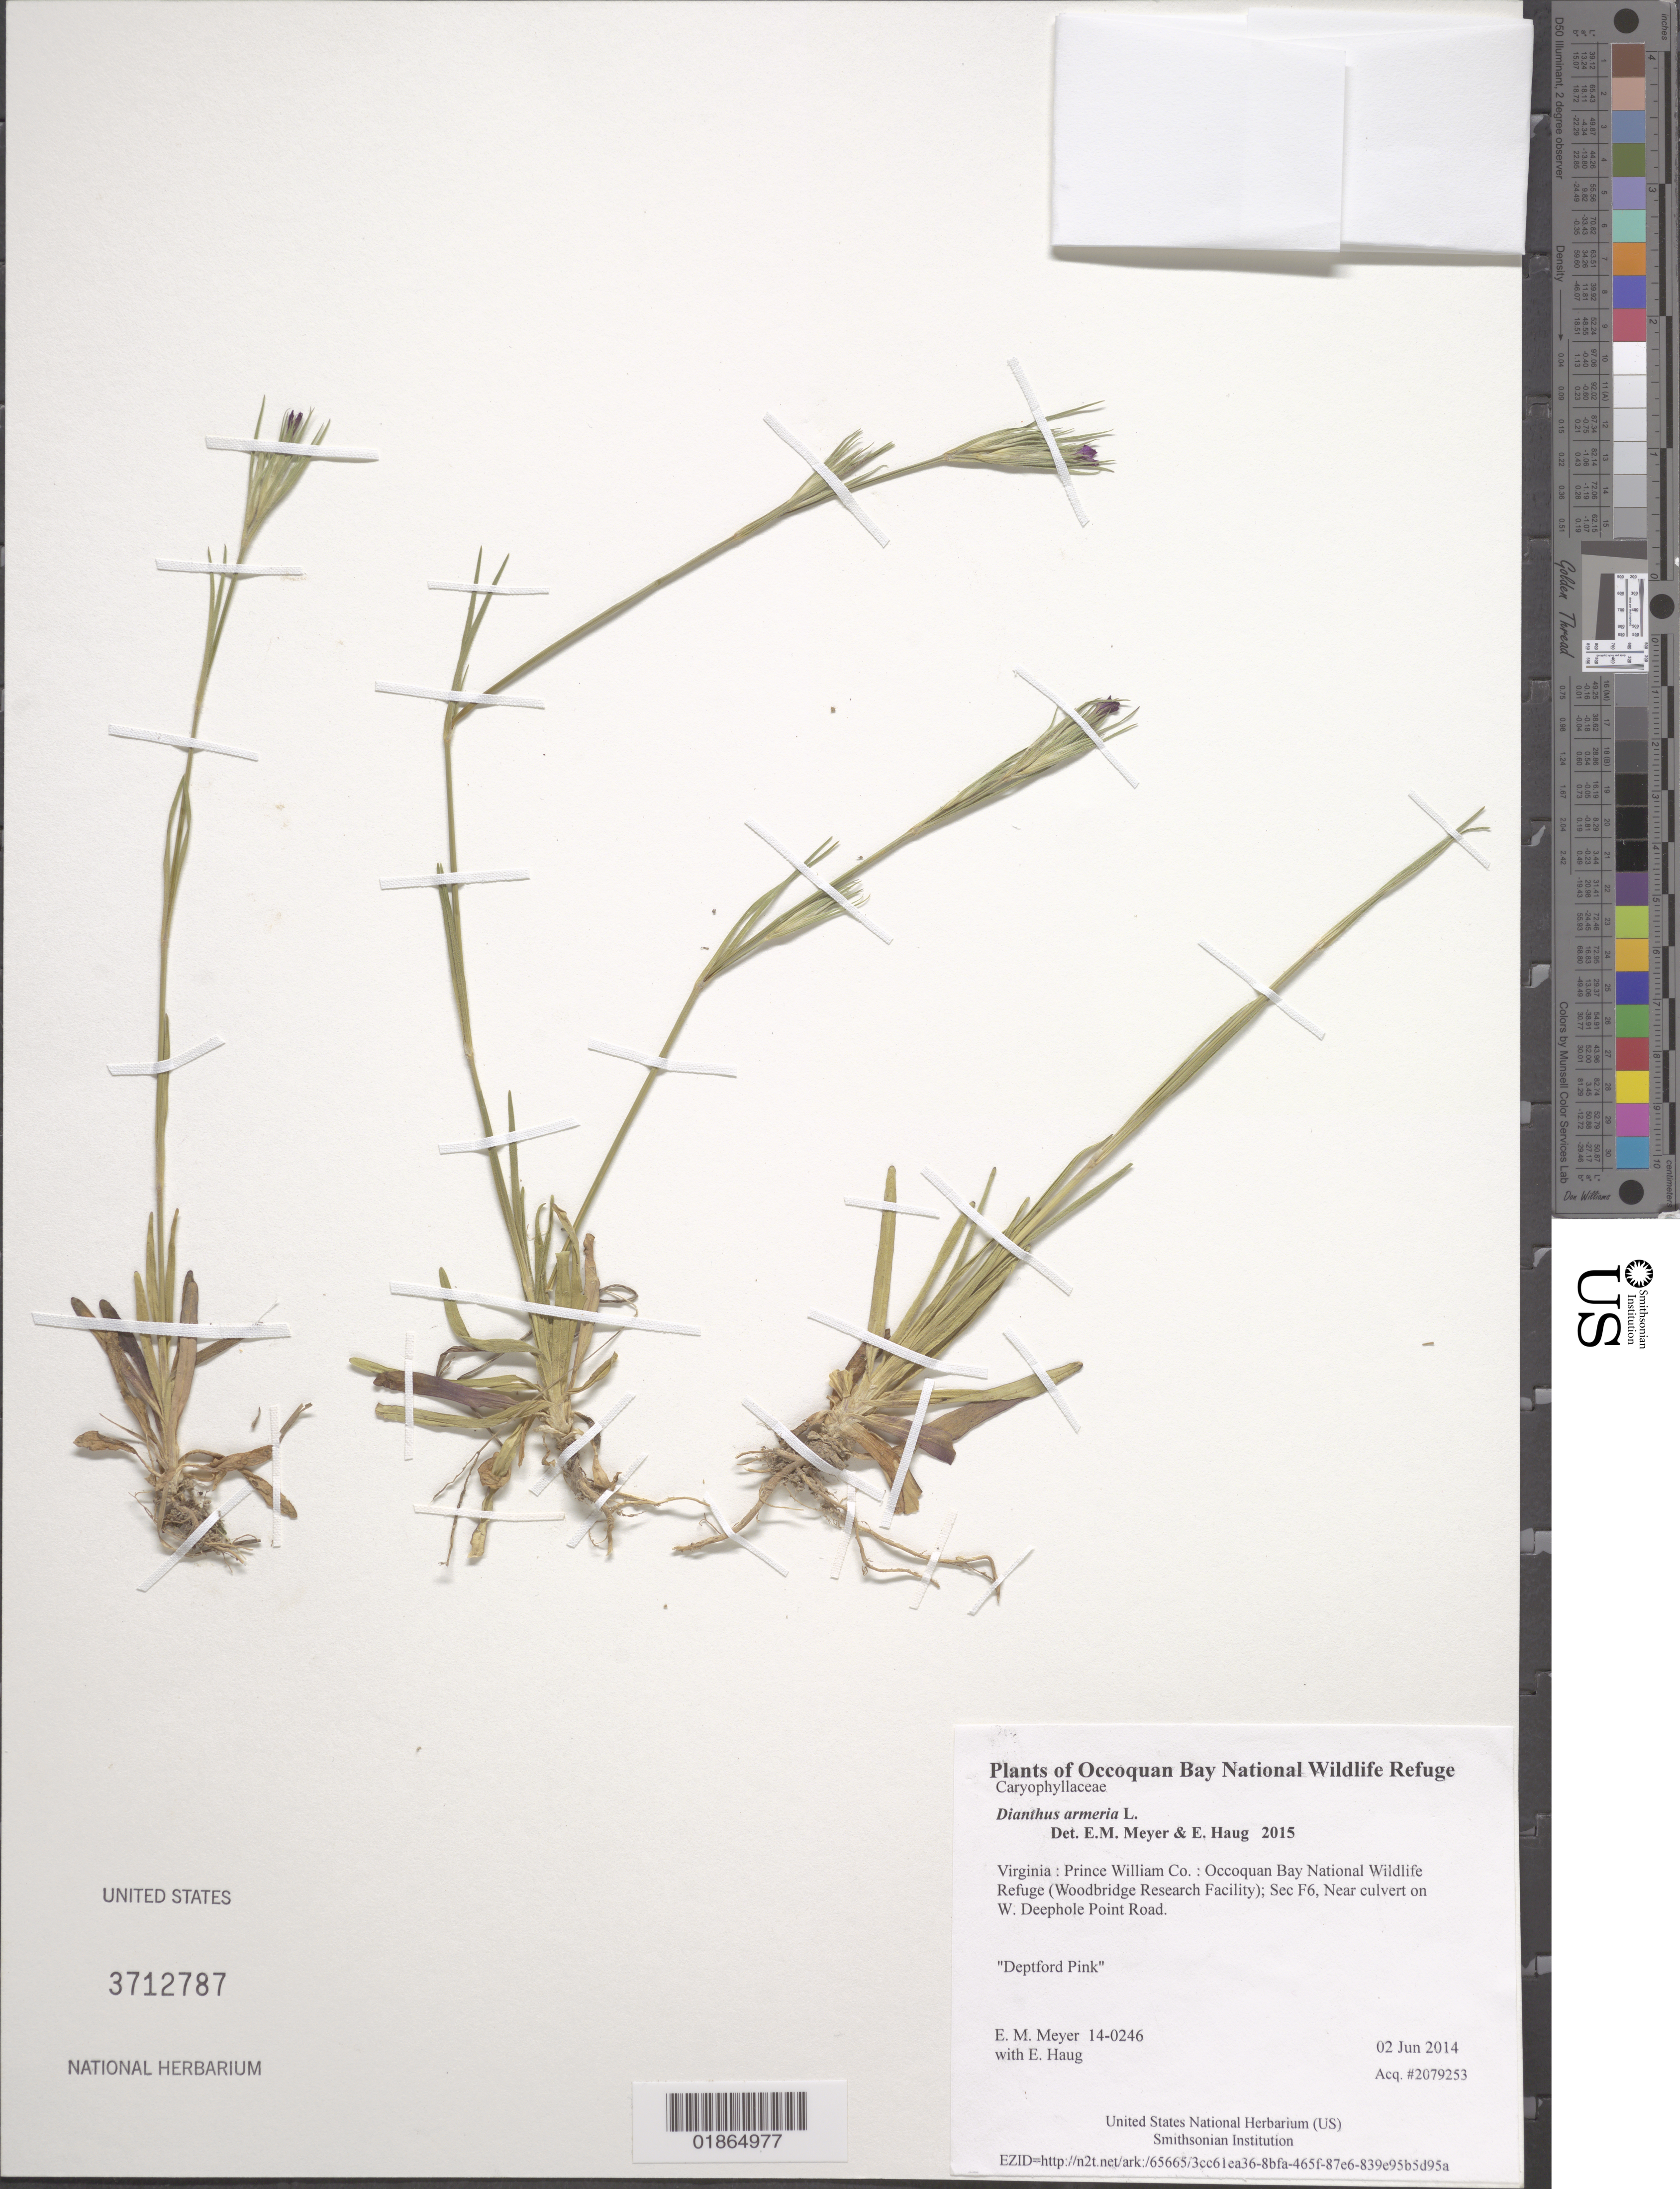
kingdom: Plantae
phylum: Tracheophyta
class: Magnoliopsida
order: Caryophyllales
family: Caryophyllaceae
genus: Dianthus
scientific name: Dianthus armeria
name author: L.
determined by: Meyer, E. M.; Haug, E.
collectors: E. M. Meyer & E. Haug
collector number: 14-0246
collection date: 2014-06-02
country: United States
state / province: Virginia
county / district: Prince William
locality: Occoquan Bay National Wildlife Refuge (Woodbridge Research Facility); Sec F6, Near culvert on W. Deephole Point Road.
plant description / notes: Deptford Pink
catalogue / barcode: US 3712787